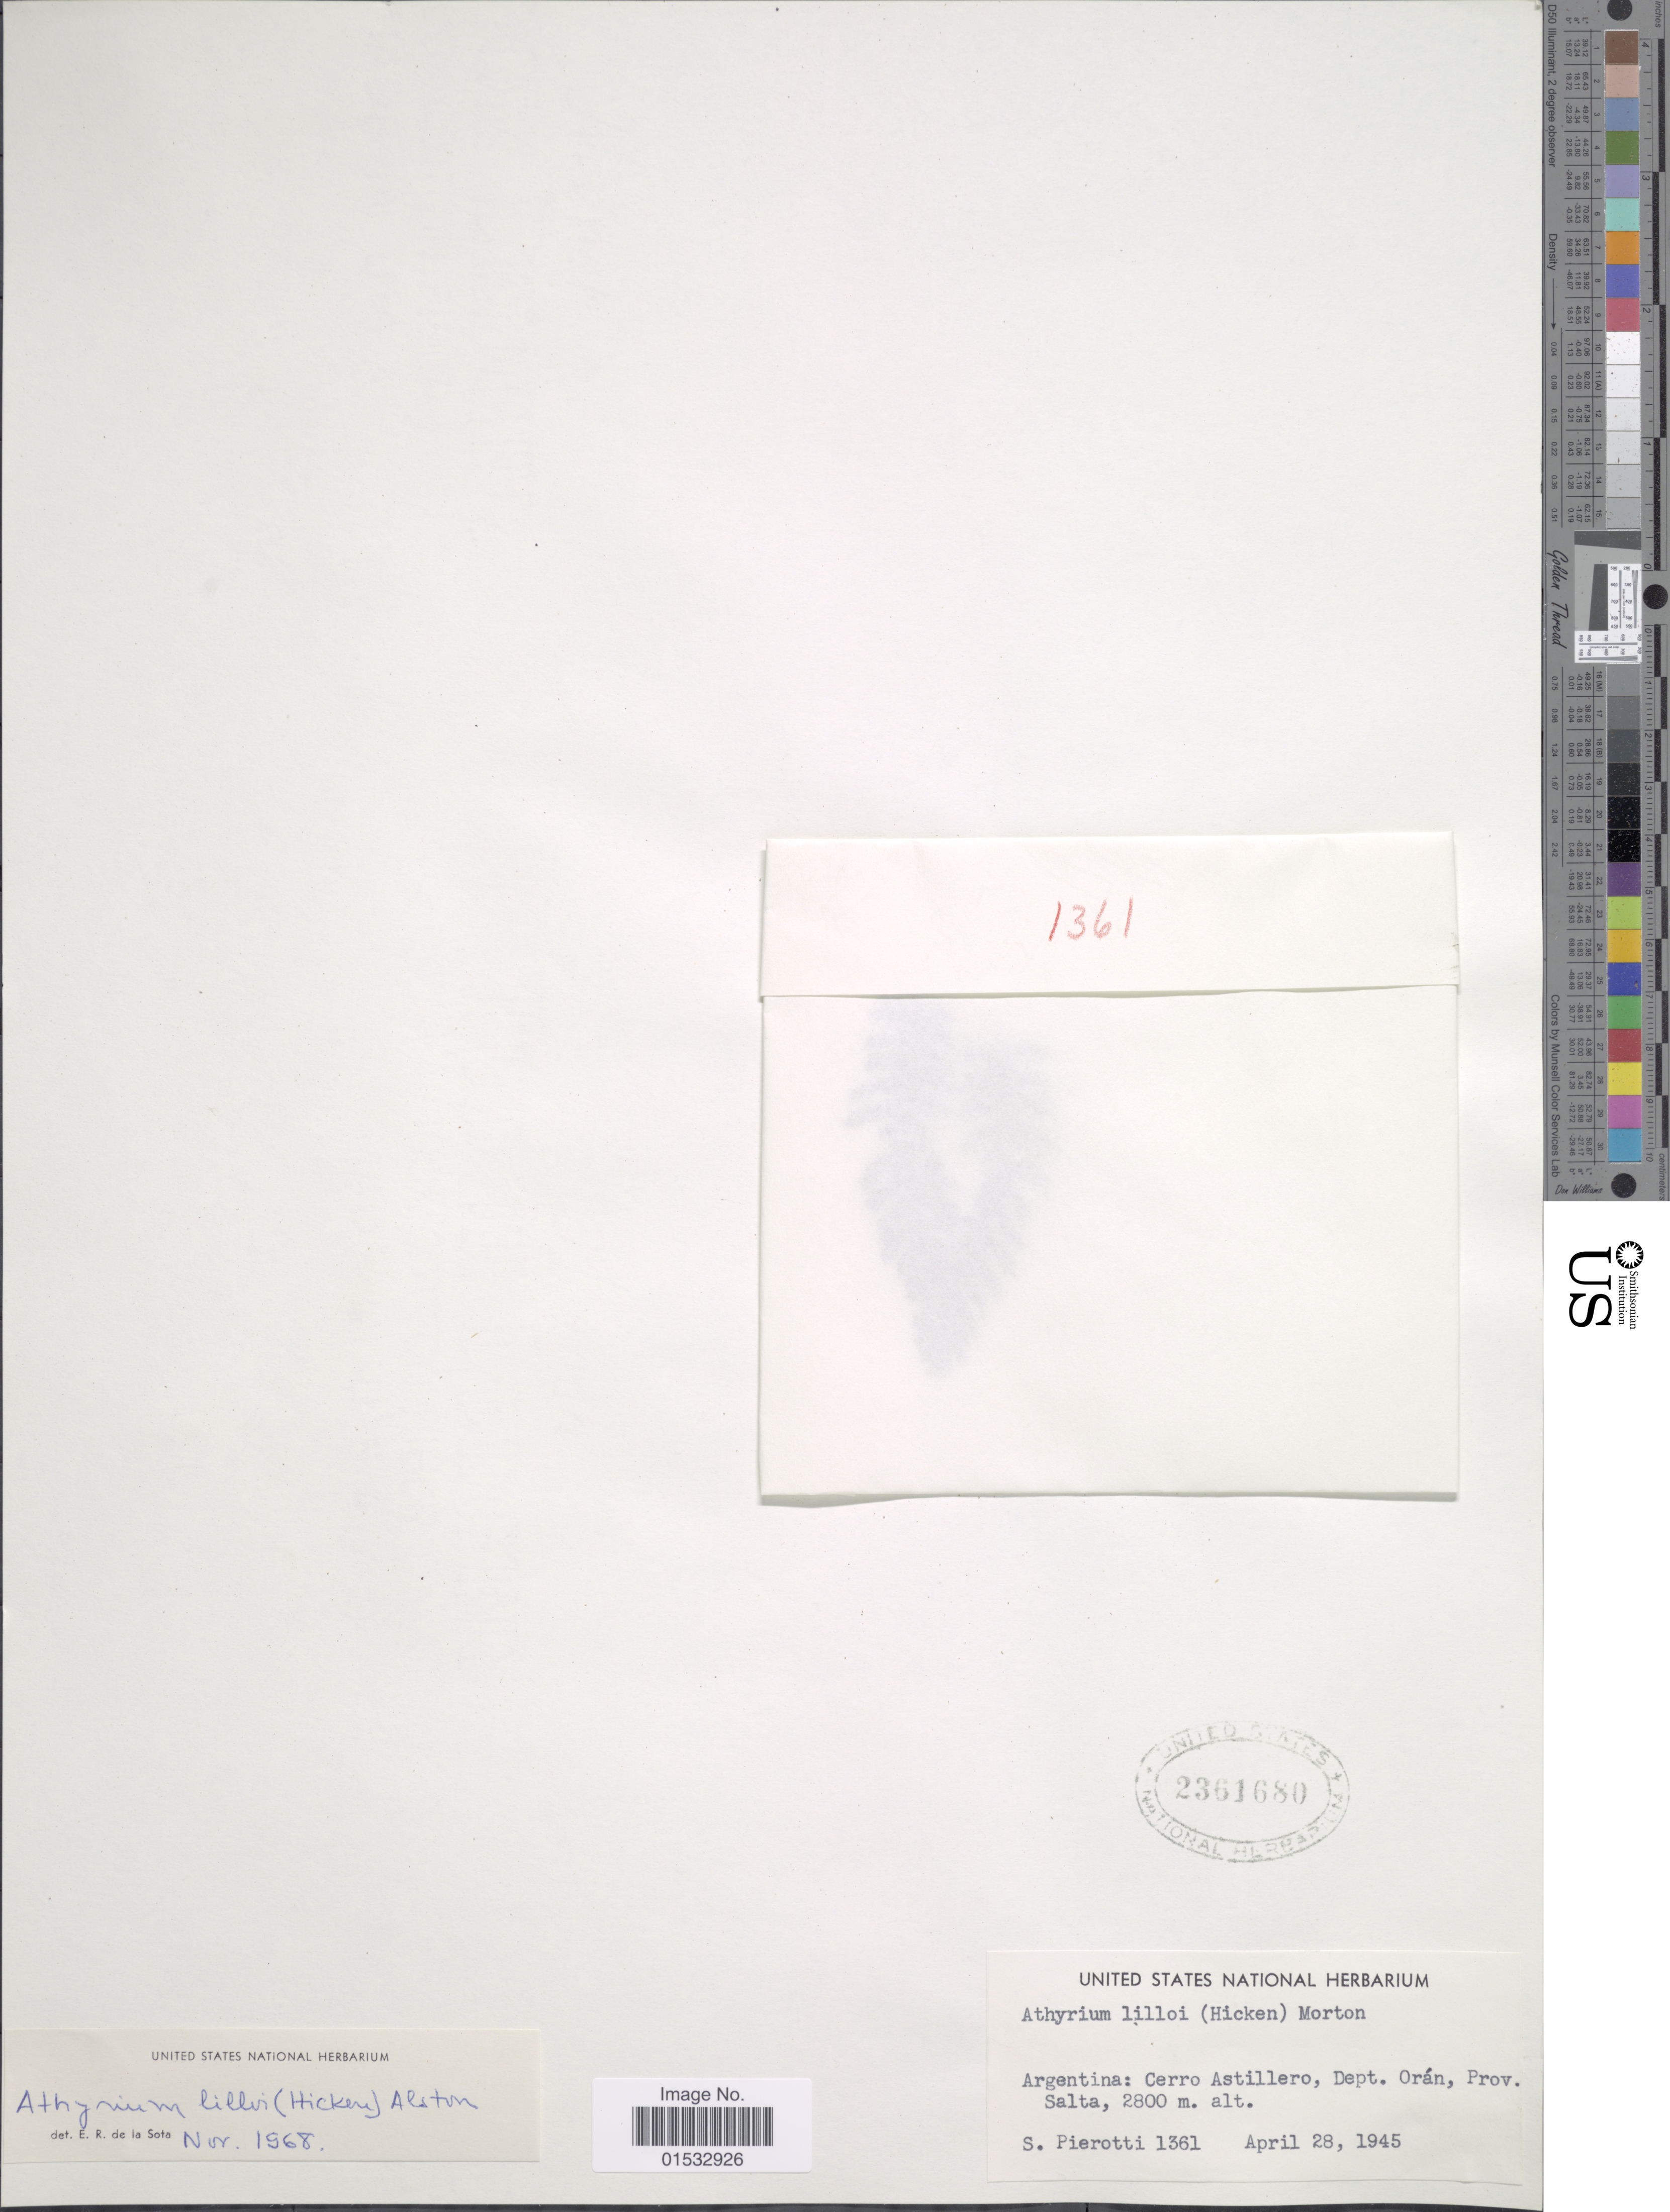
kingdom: Plantae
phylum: Tracheophyta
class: Polypodiopsida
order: Polypodiales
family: Athyriaceae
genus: Diplazium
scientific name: Diplazium lilloi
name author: (Hicken) R.M. Tryon & A.F. Tryon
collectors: S. A. Pierotti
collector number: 1361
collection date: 1945-04-28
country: Argentina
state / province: Salta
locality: Cerrro Astillero, Dept. Orán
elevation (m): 2800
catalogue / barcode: US 2361680